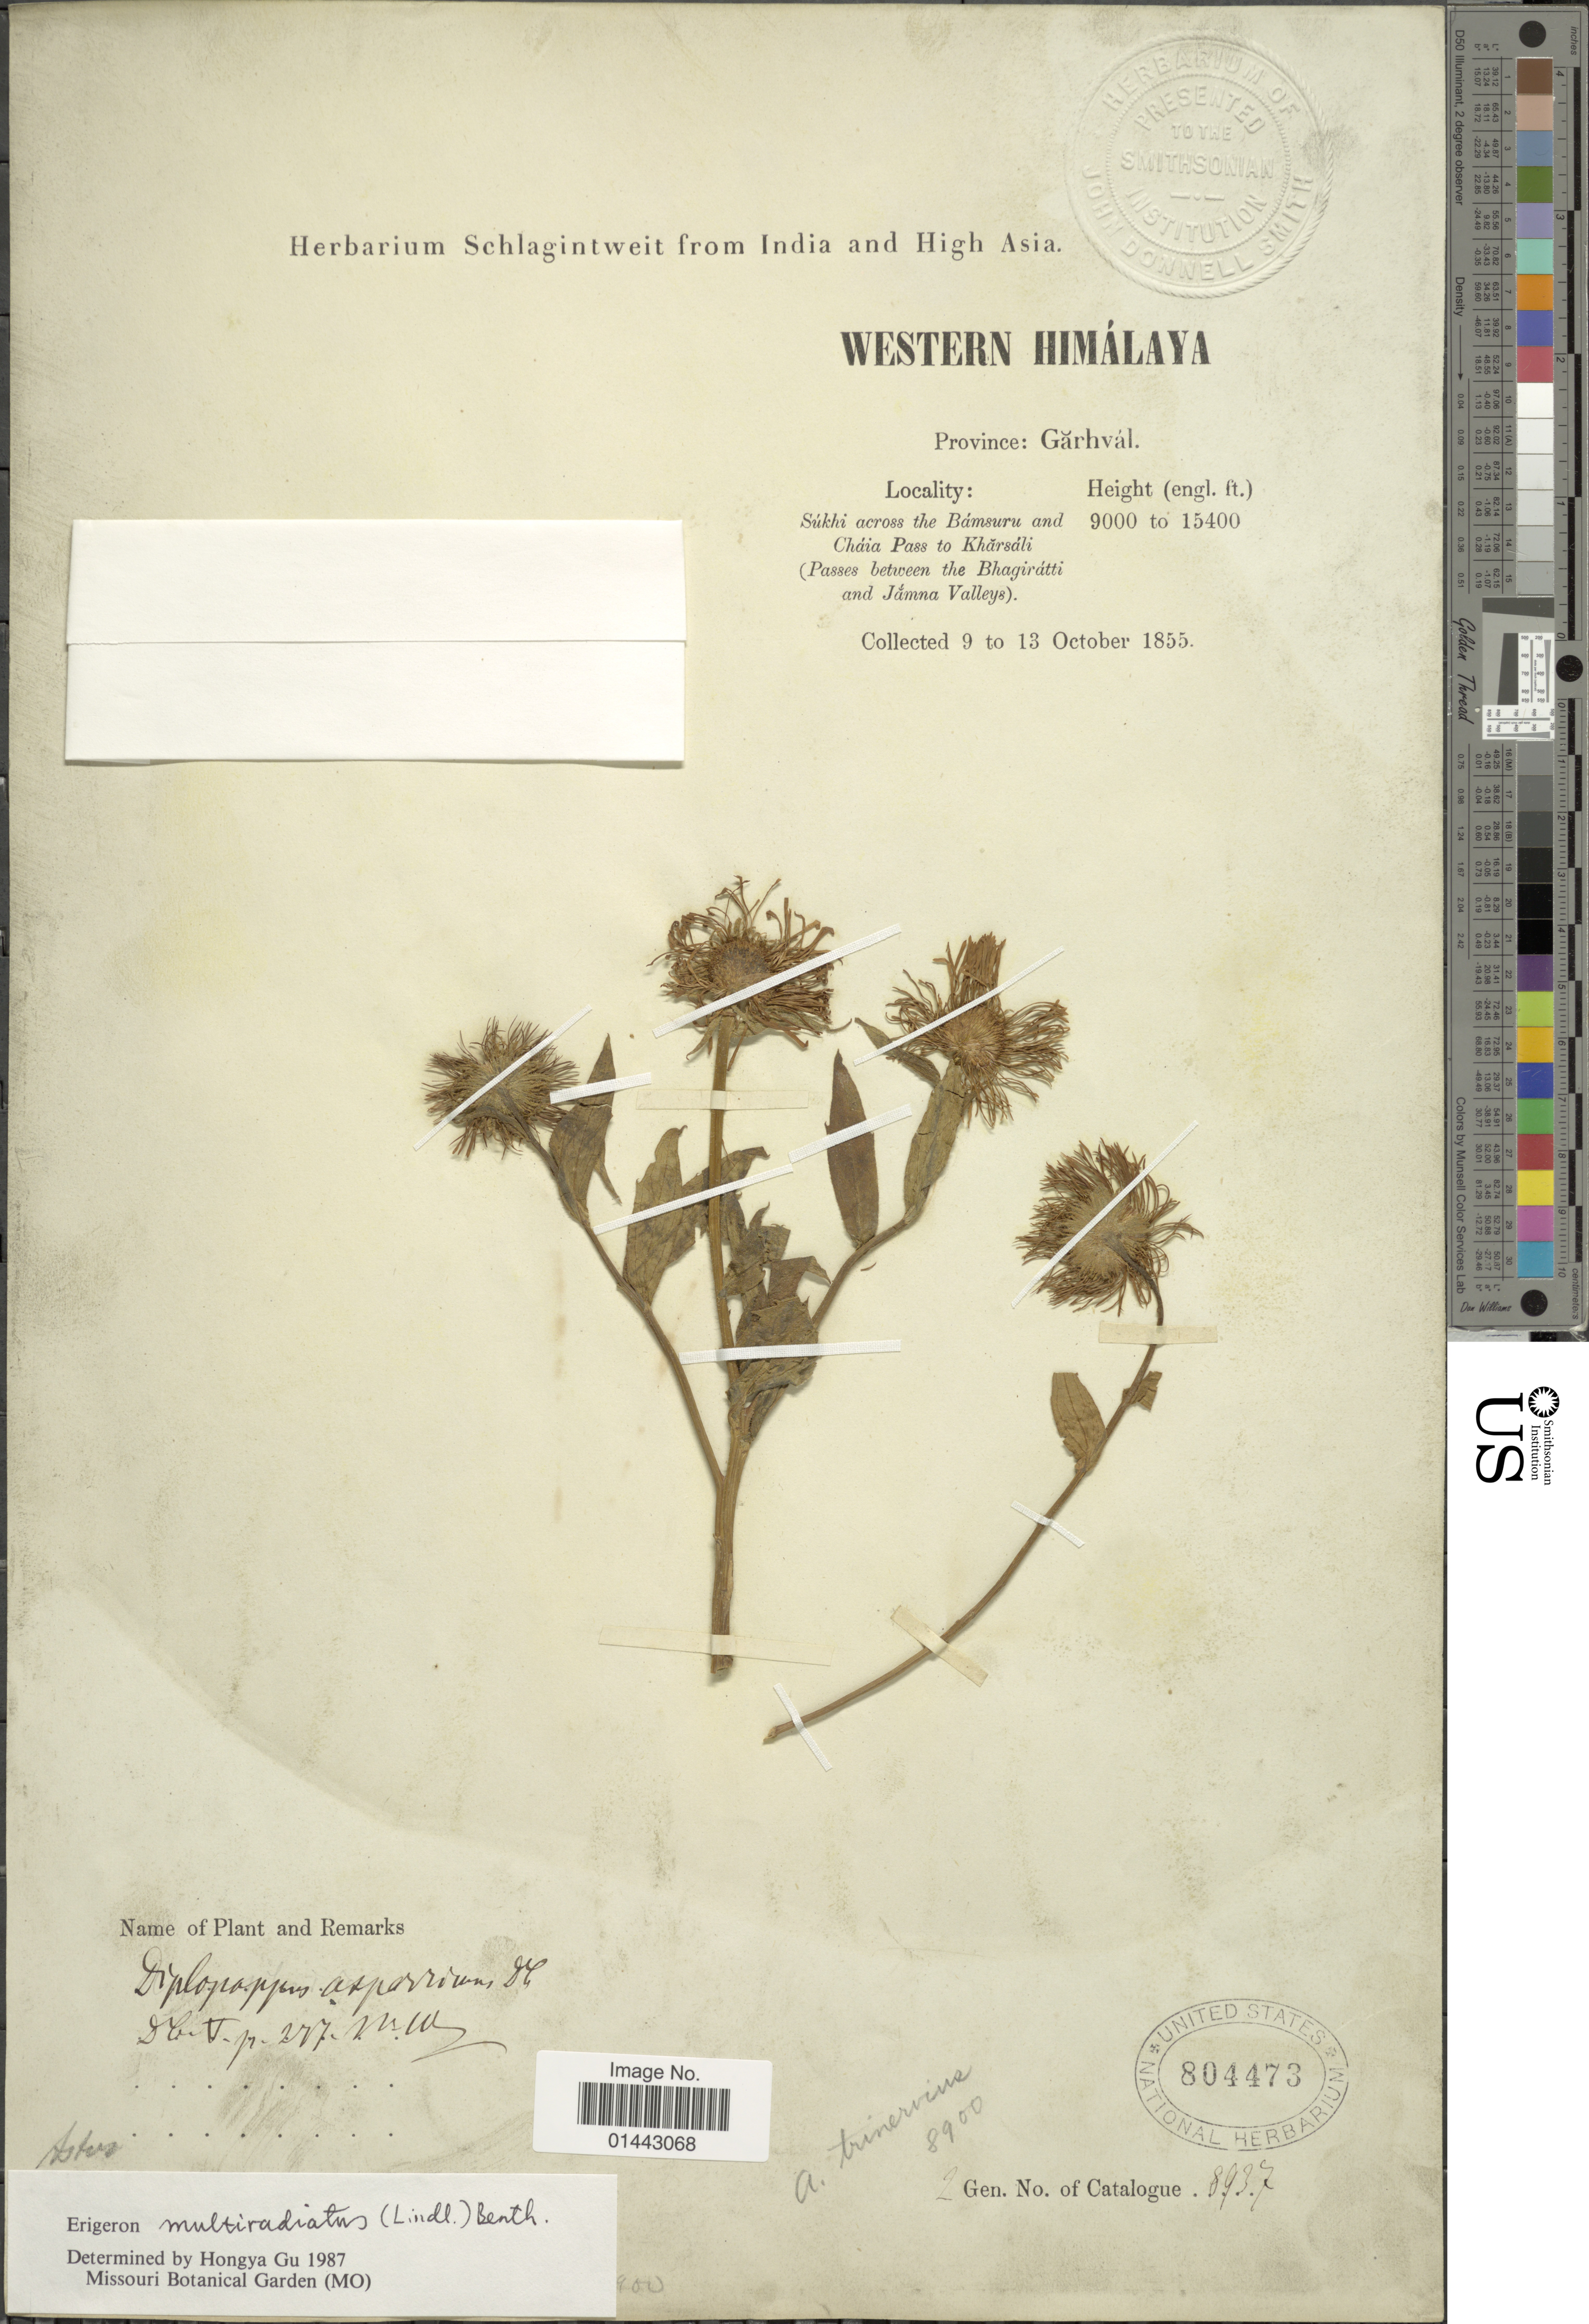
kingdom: Plantae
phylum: Tracheophyta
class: Magnoliopsida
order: Asterales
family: Asteraceae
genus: Erigeron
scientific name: Erigeron multiradiatus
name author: (Lindl. ex DC.) Benth. ex C.B. Clarke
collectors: ex herb. Schlagintweit from India and High Asia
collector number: Gen. No. of Catalogue 8937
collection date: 1855-10-09/1855-10-13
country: India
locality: Western Himalaya, Province: Garhval, Súkhi across the Bámsuru and Cháia Pass to Kharsali (Passes between the Bhagiratti and Jamma Valleys).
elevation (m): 2743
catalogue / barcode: US 804473